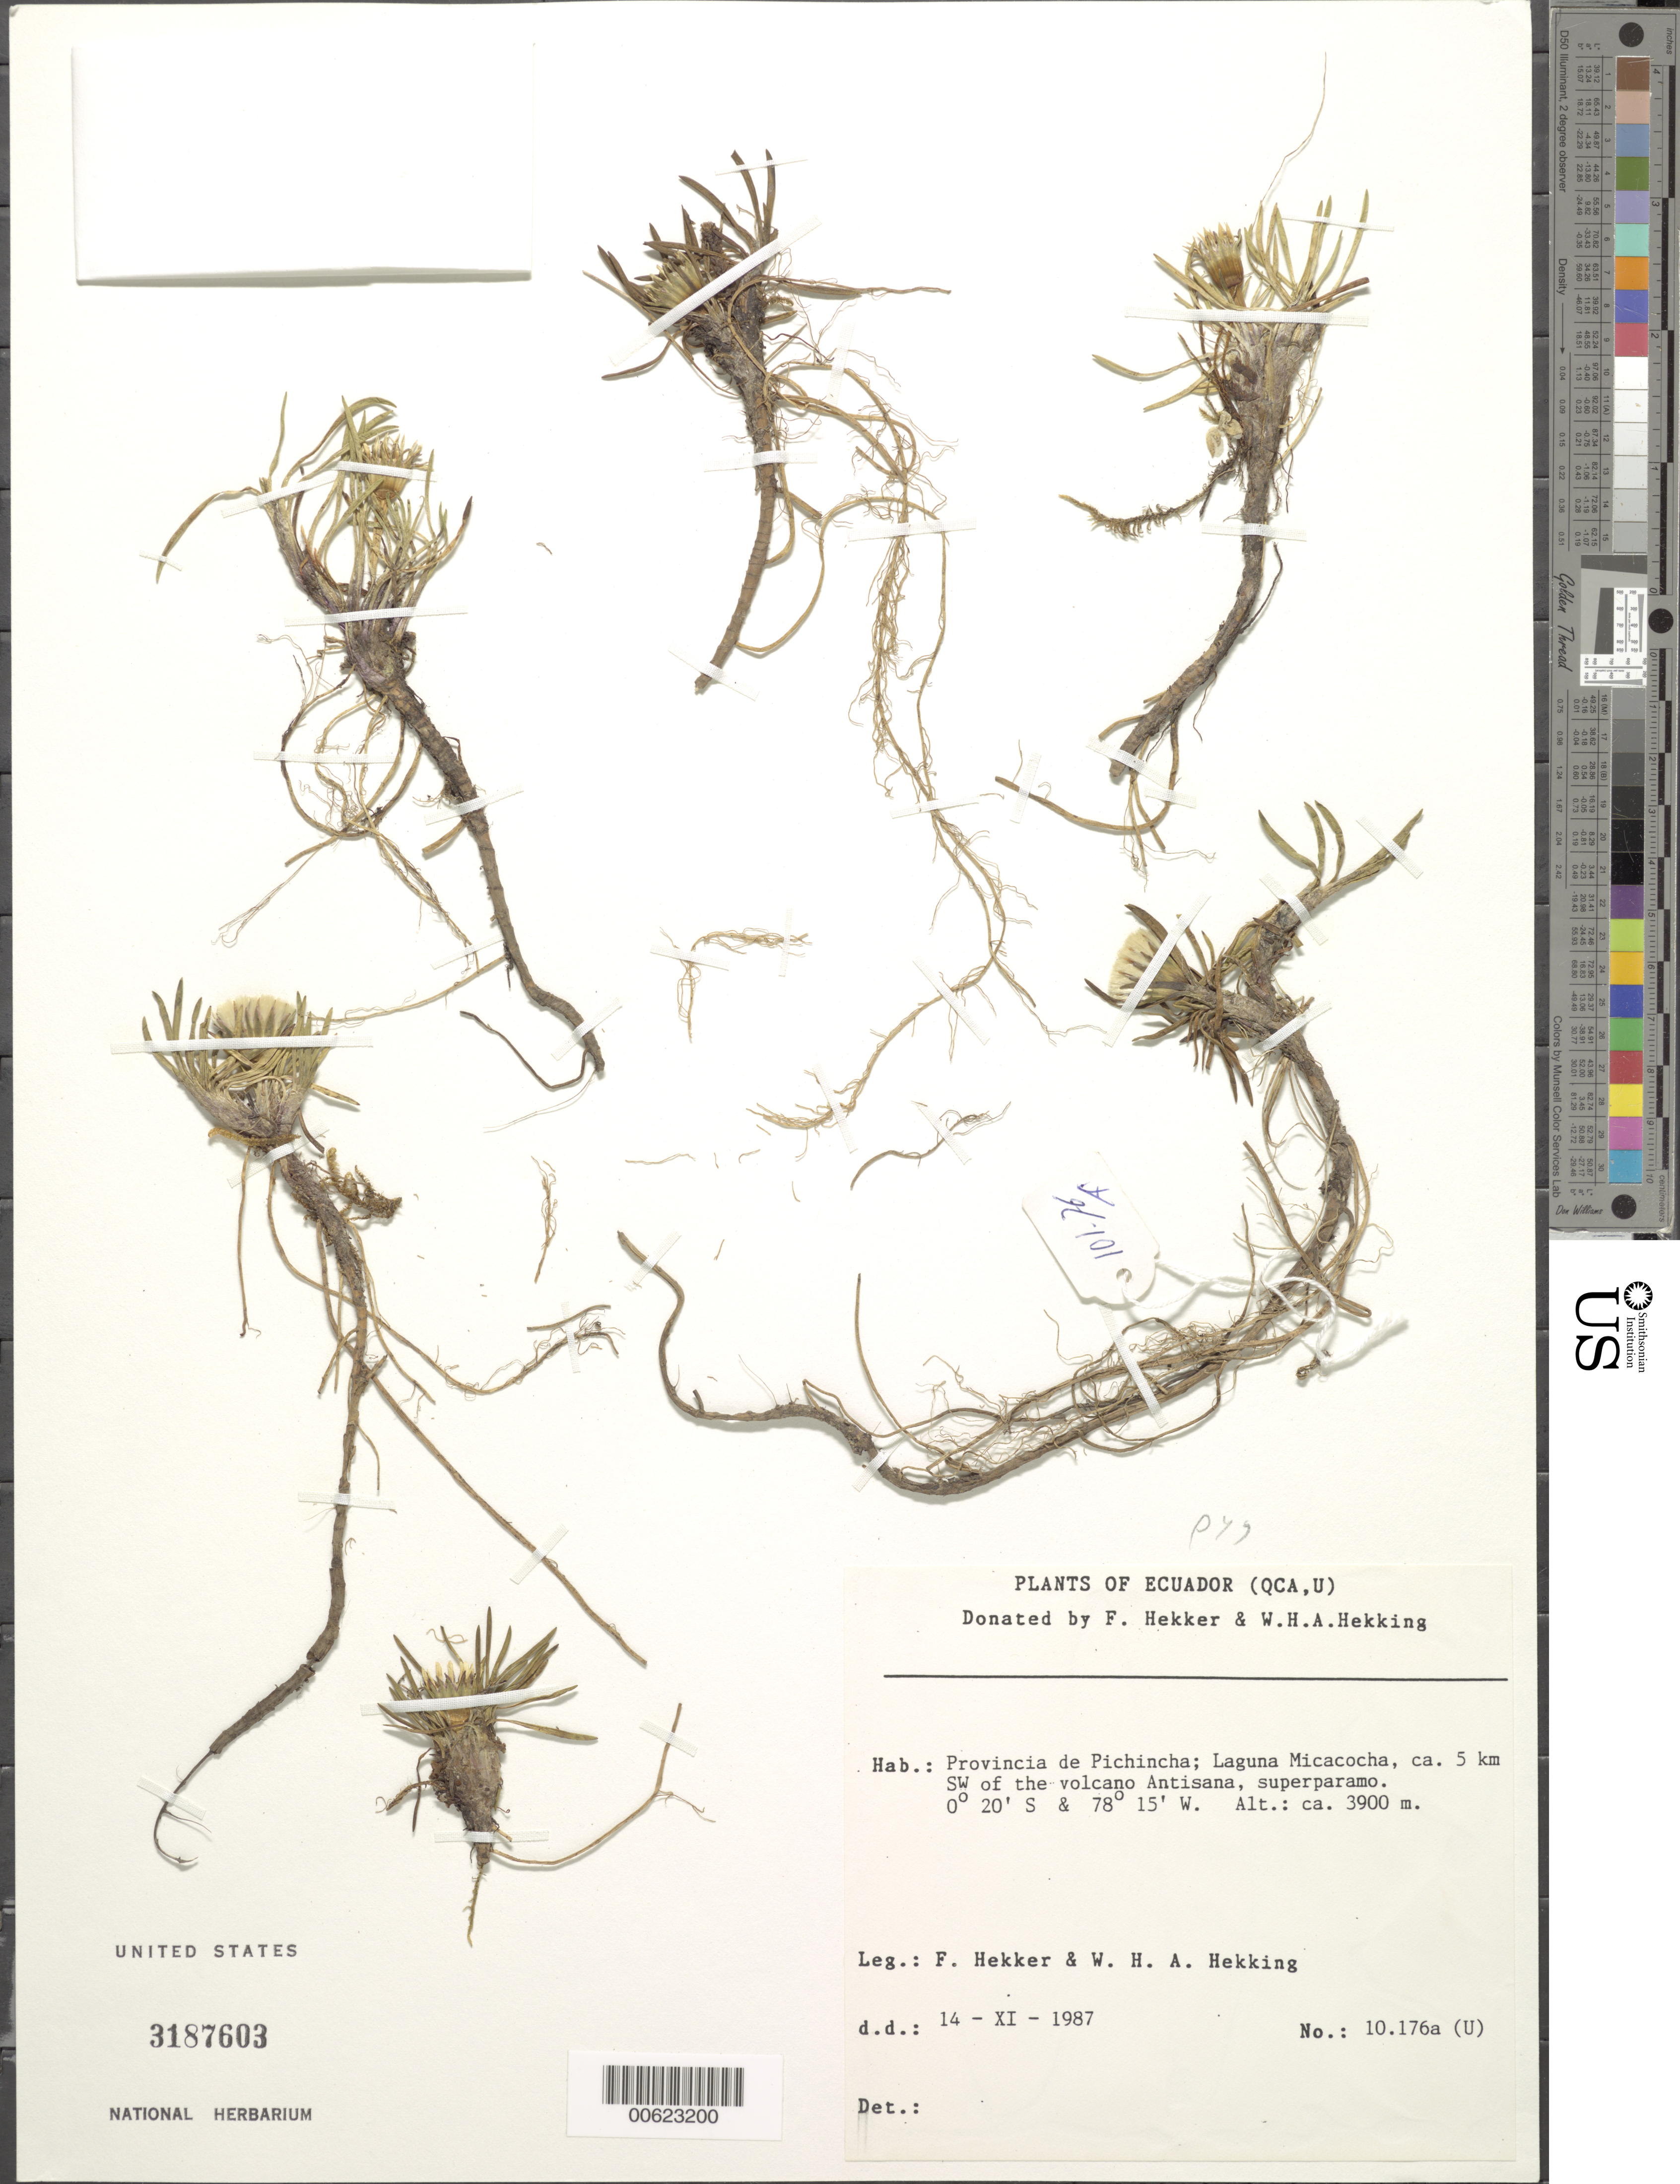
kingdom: Plantae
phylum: Tracheophyta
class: Magnoliopsida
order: Asterales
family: Asteraceae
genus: Werneria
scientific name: Werneria pygmaea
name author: Gillies ex Hook. & Arn.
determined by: Calvo, Joel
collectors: F. Hekker & W. H. A. Hekking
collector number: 10176a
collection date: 1987-11-14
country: Ecuador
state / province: Pichincha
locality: Laguna Micacocha, ca. 5 km SW of Volcano Antisana, superparamo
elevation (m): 3900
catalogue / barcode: US 3187603